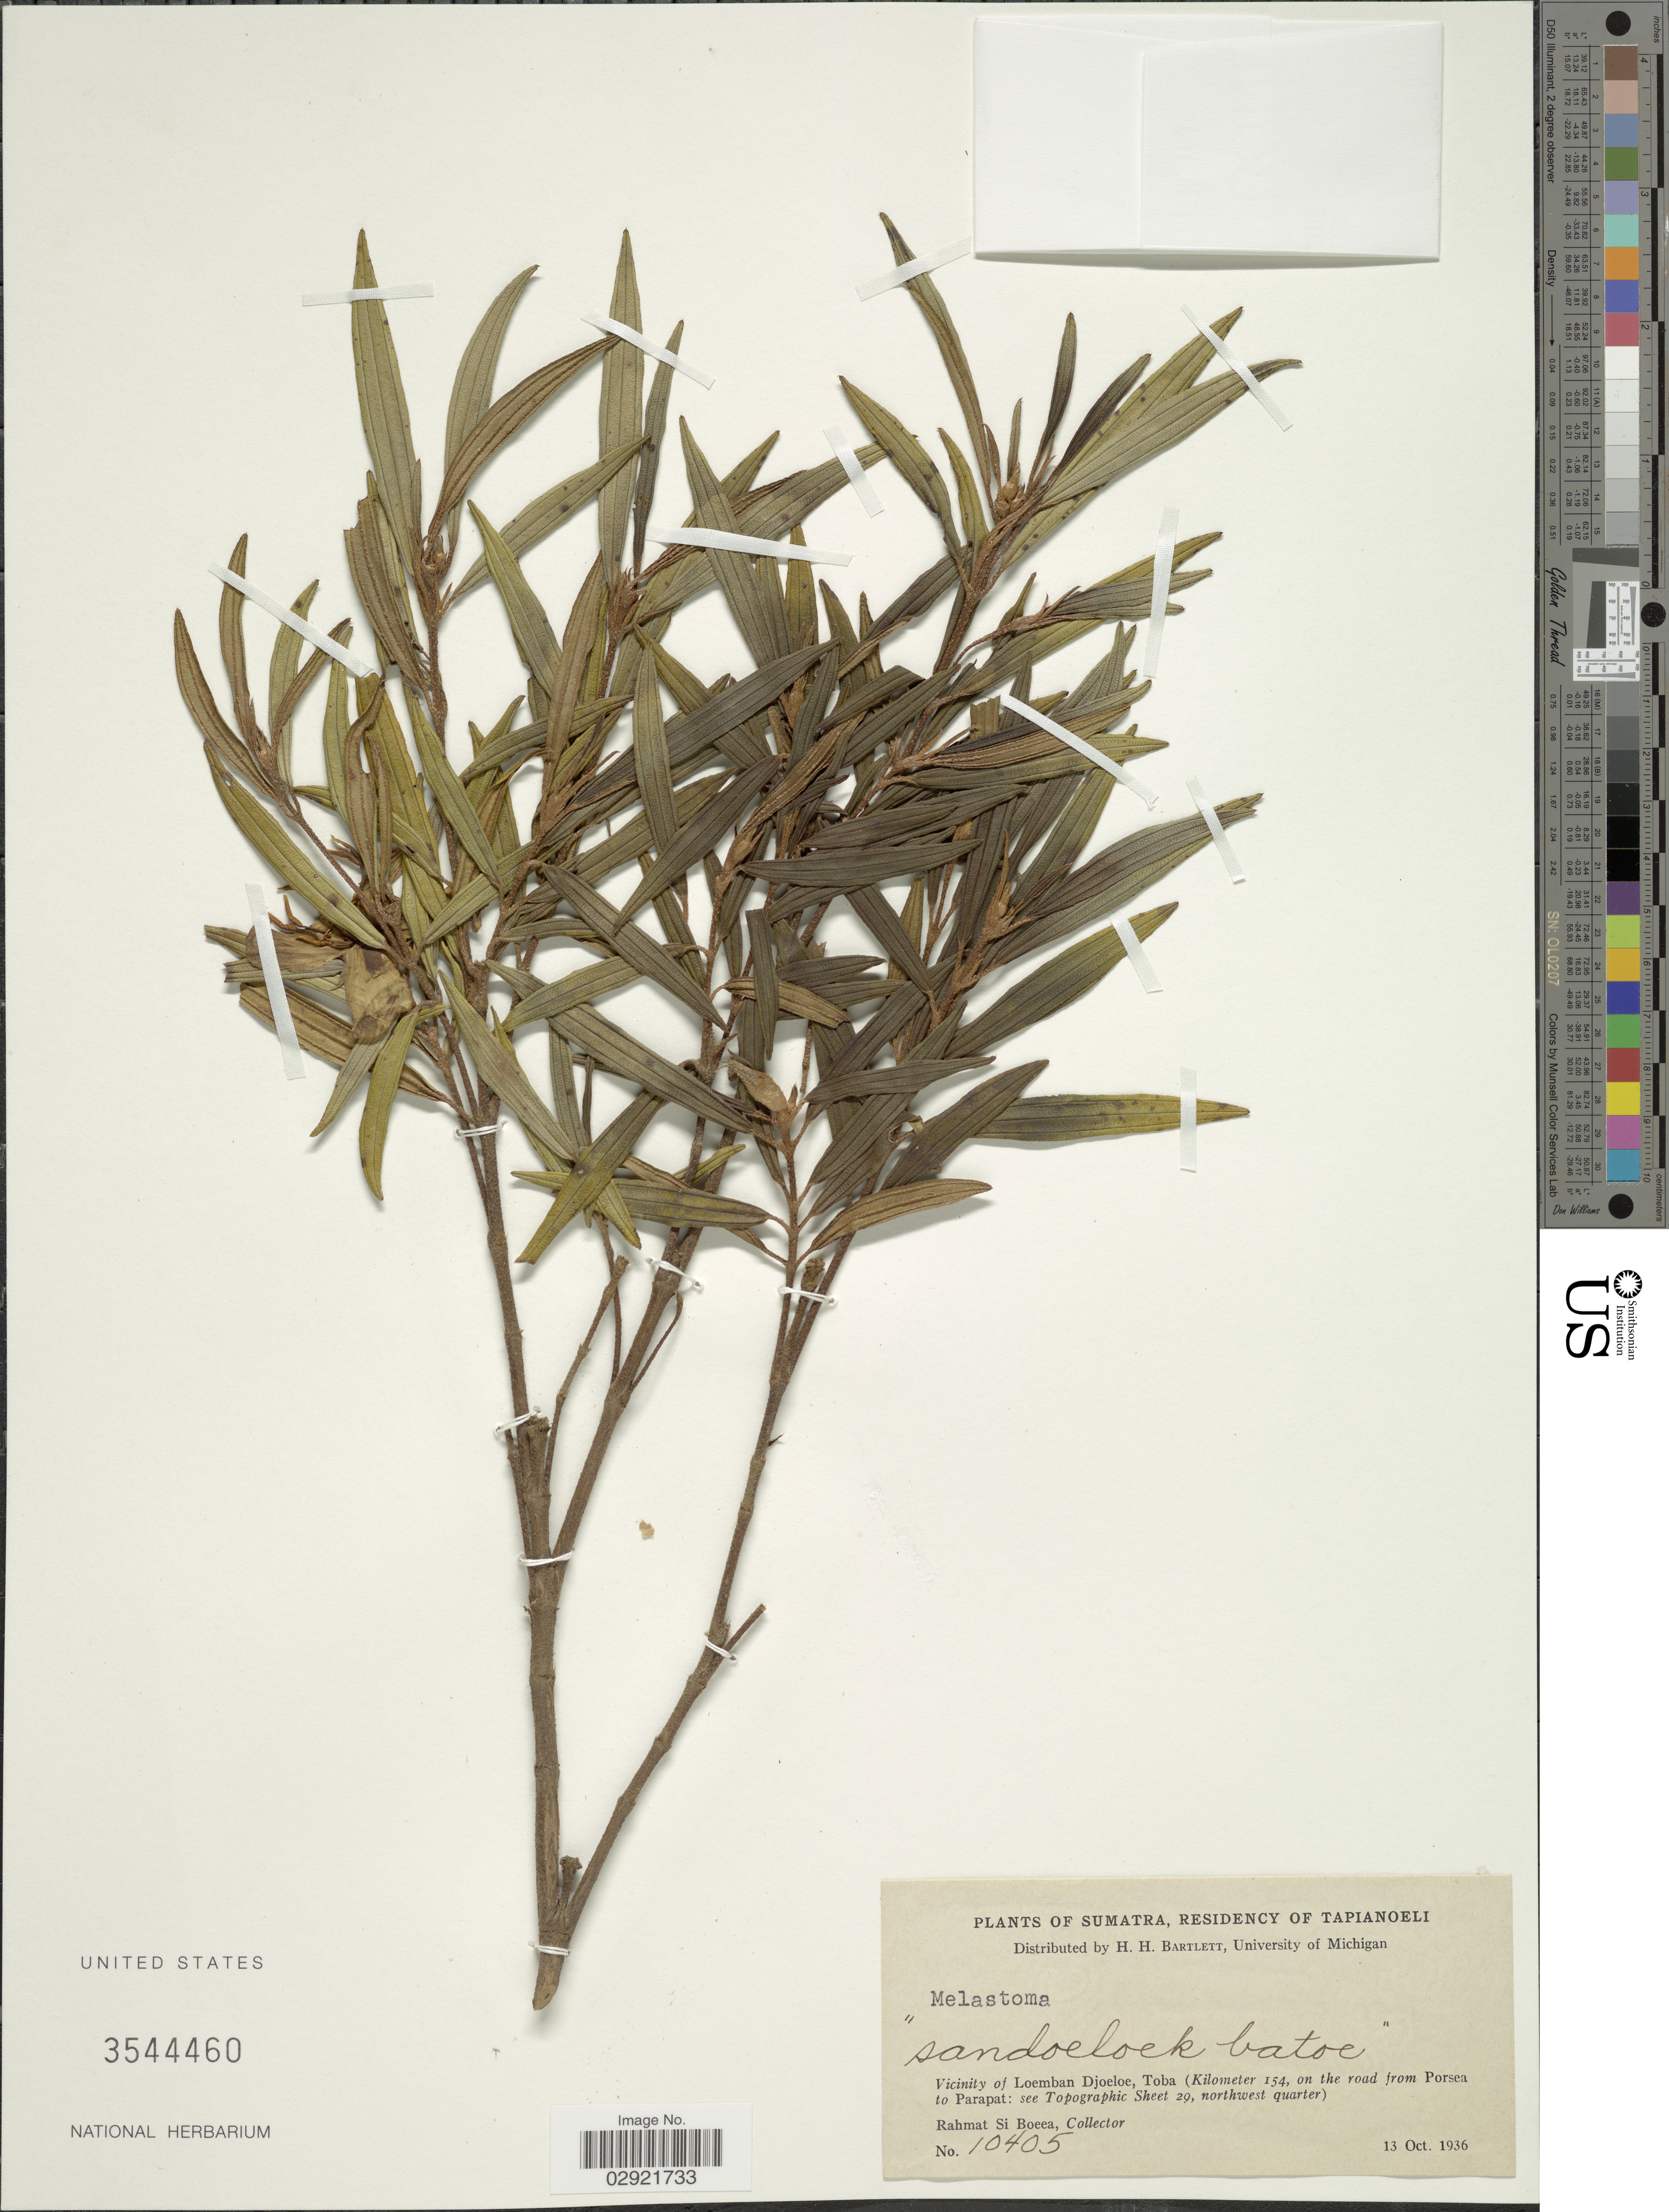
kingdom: Plantae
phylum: Tracheophyta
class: Magnoliopsida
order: Myrtales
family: Melastomataceae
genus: Melastoma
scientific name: Melastoma sp.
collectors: Rahmat Si Boeea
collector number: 10405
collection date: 1936-10-13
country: Indonesia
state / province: Sumatra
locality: Residency of Tapianoeli. Vicinity of Loemban Djoeloe, Toba (Kilometer 154, on the road from Porsea to Parapat: see Topographic Sheet 29, northwest quarter).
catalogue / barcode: US 3544460